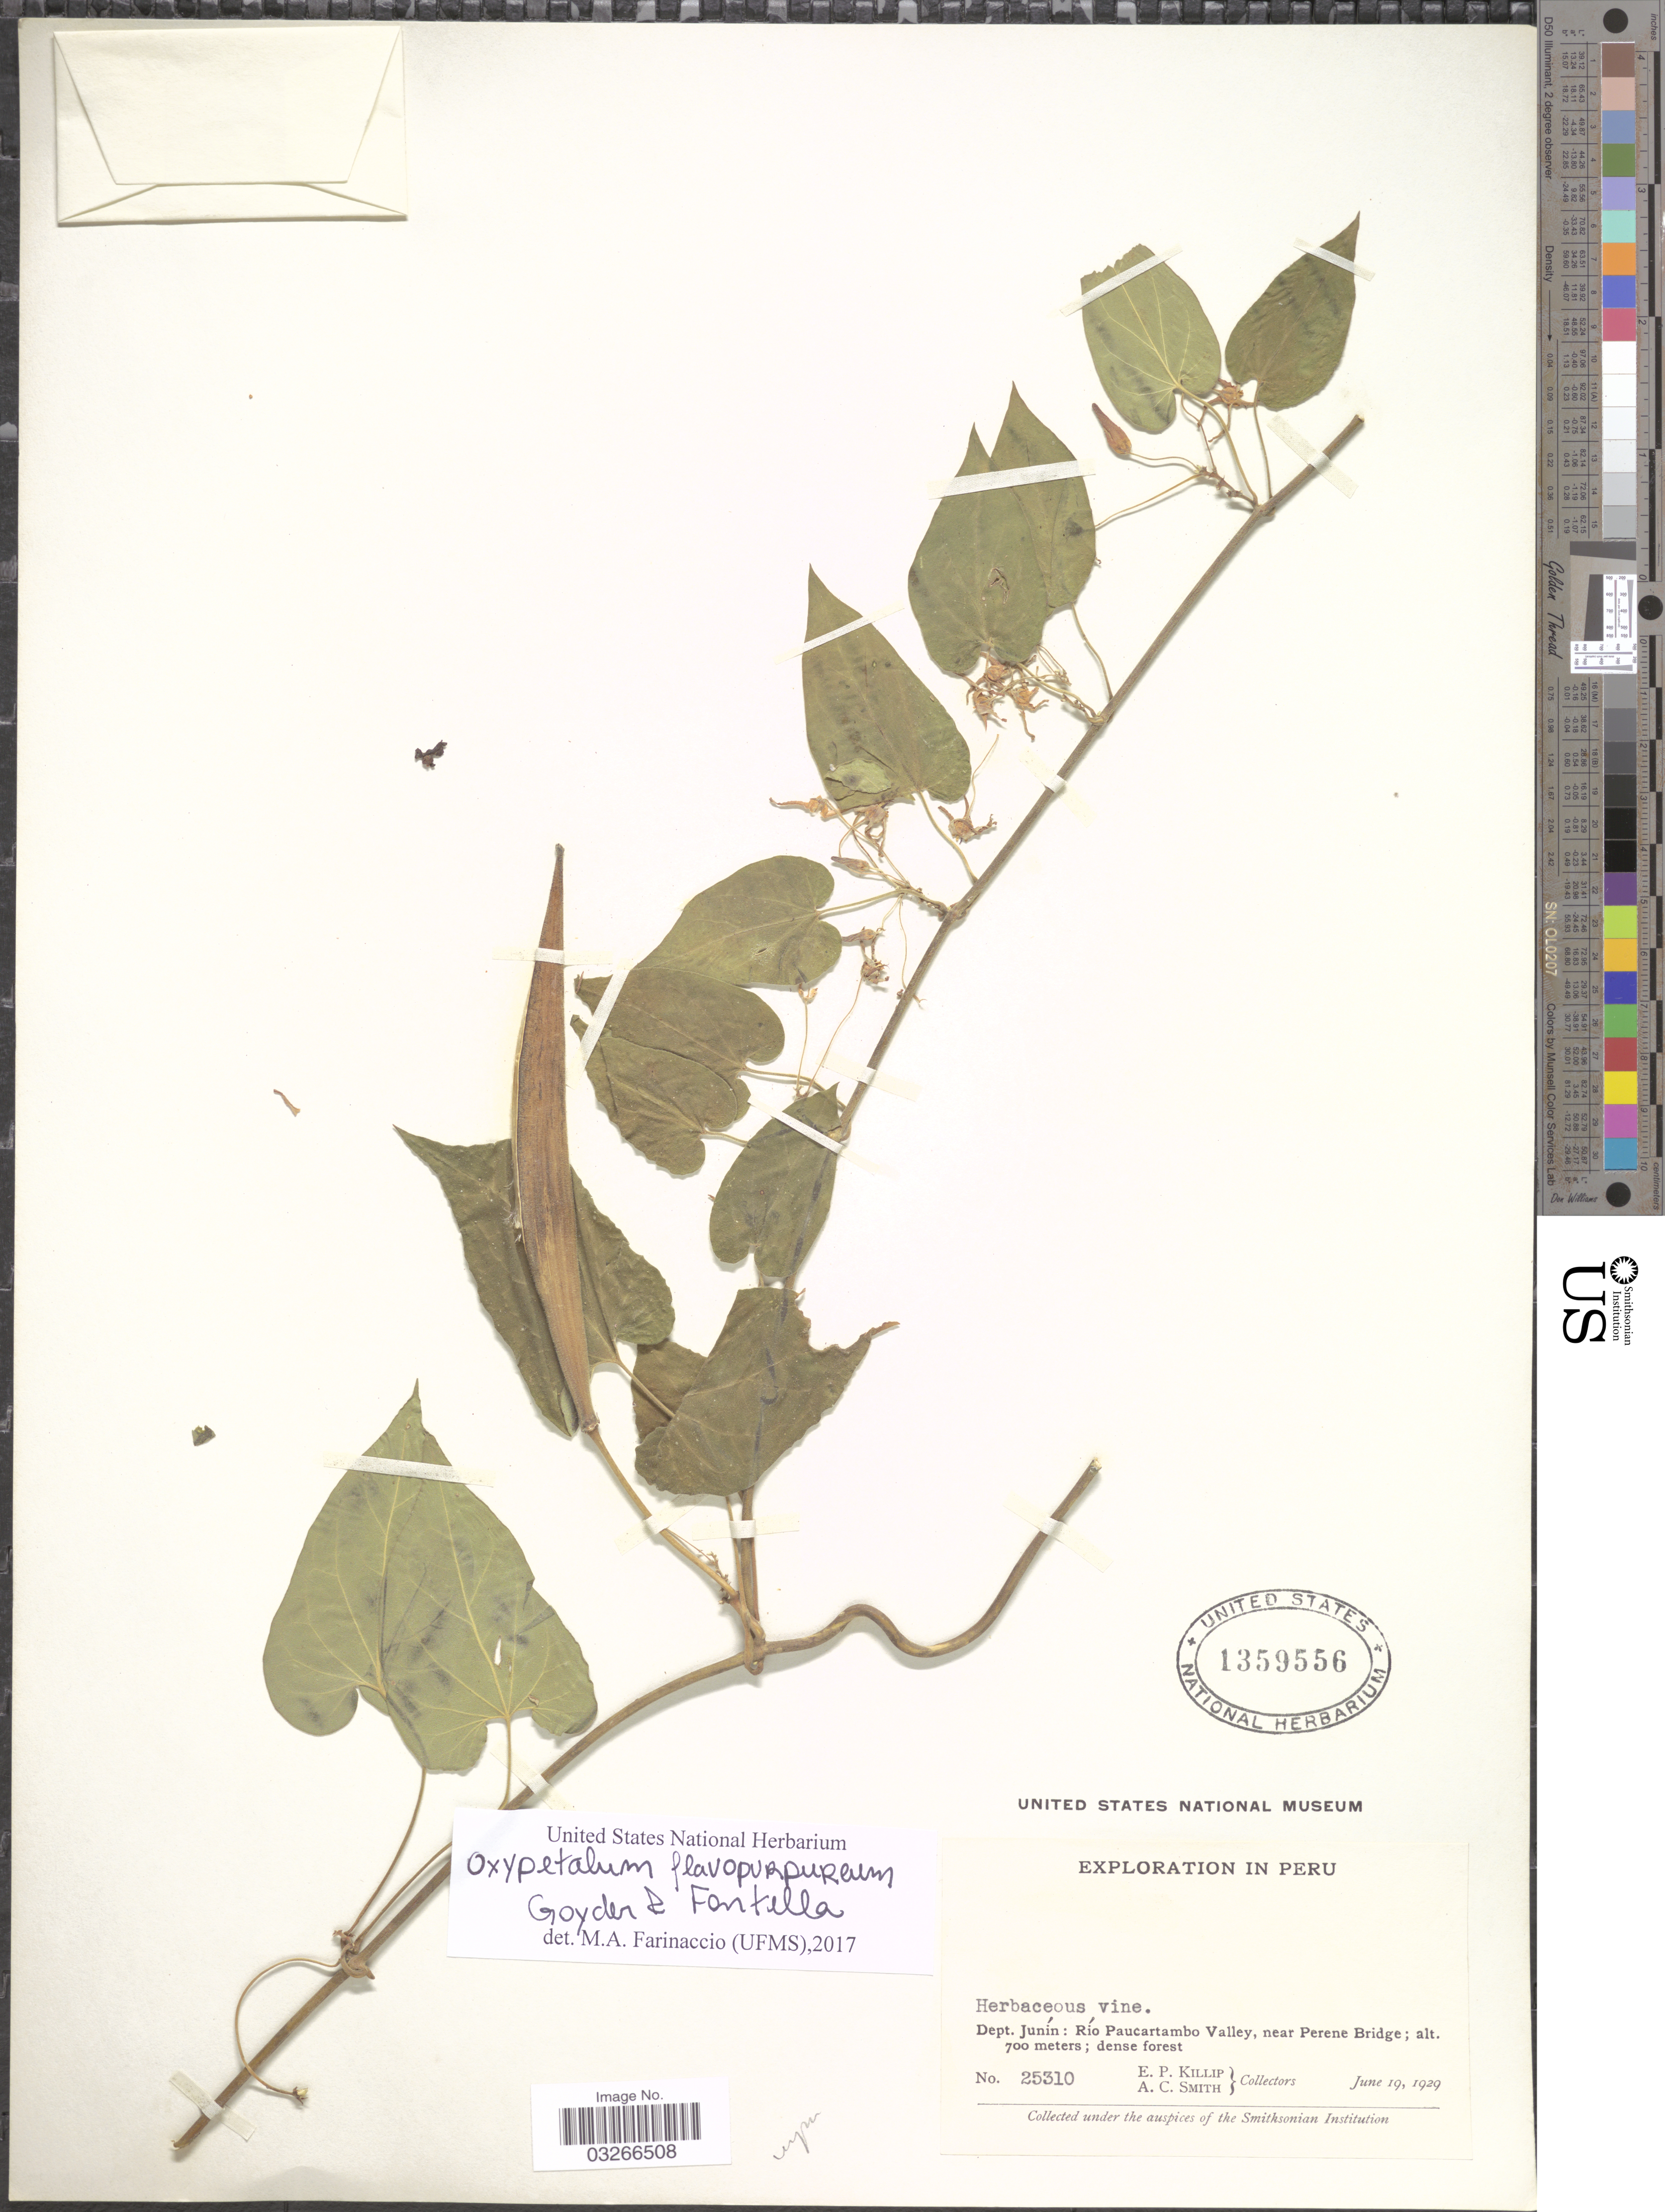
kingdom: Plantae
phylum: Tracheophyta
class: Magnoliopsida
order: Gentianales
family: Apocynaceae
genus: Oxypetalum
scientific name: Oxypetalum sp.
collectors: E. P. Killip & A. C. Smith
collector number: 25310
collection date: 1929-06-19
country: Peru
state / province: Junín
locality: Dept. Junín: Río Paucartambo Valley, near Perene Bridge.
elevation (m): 700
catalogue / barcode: US 1359556